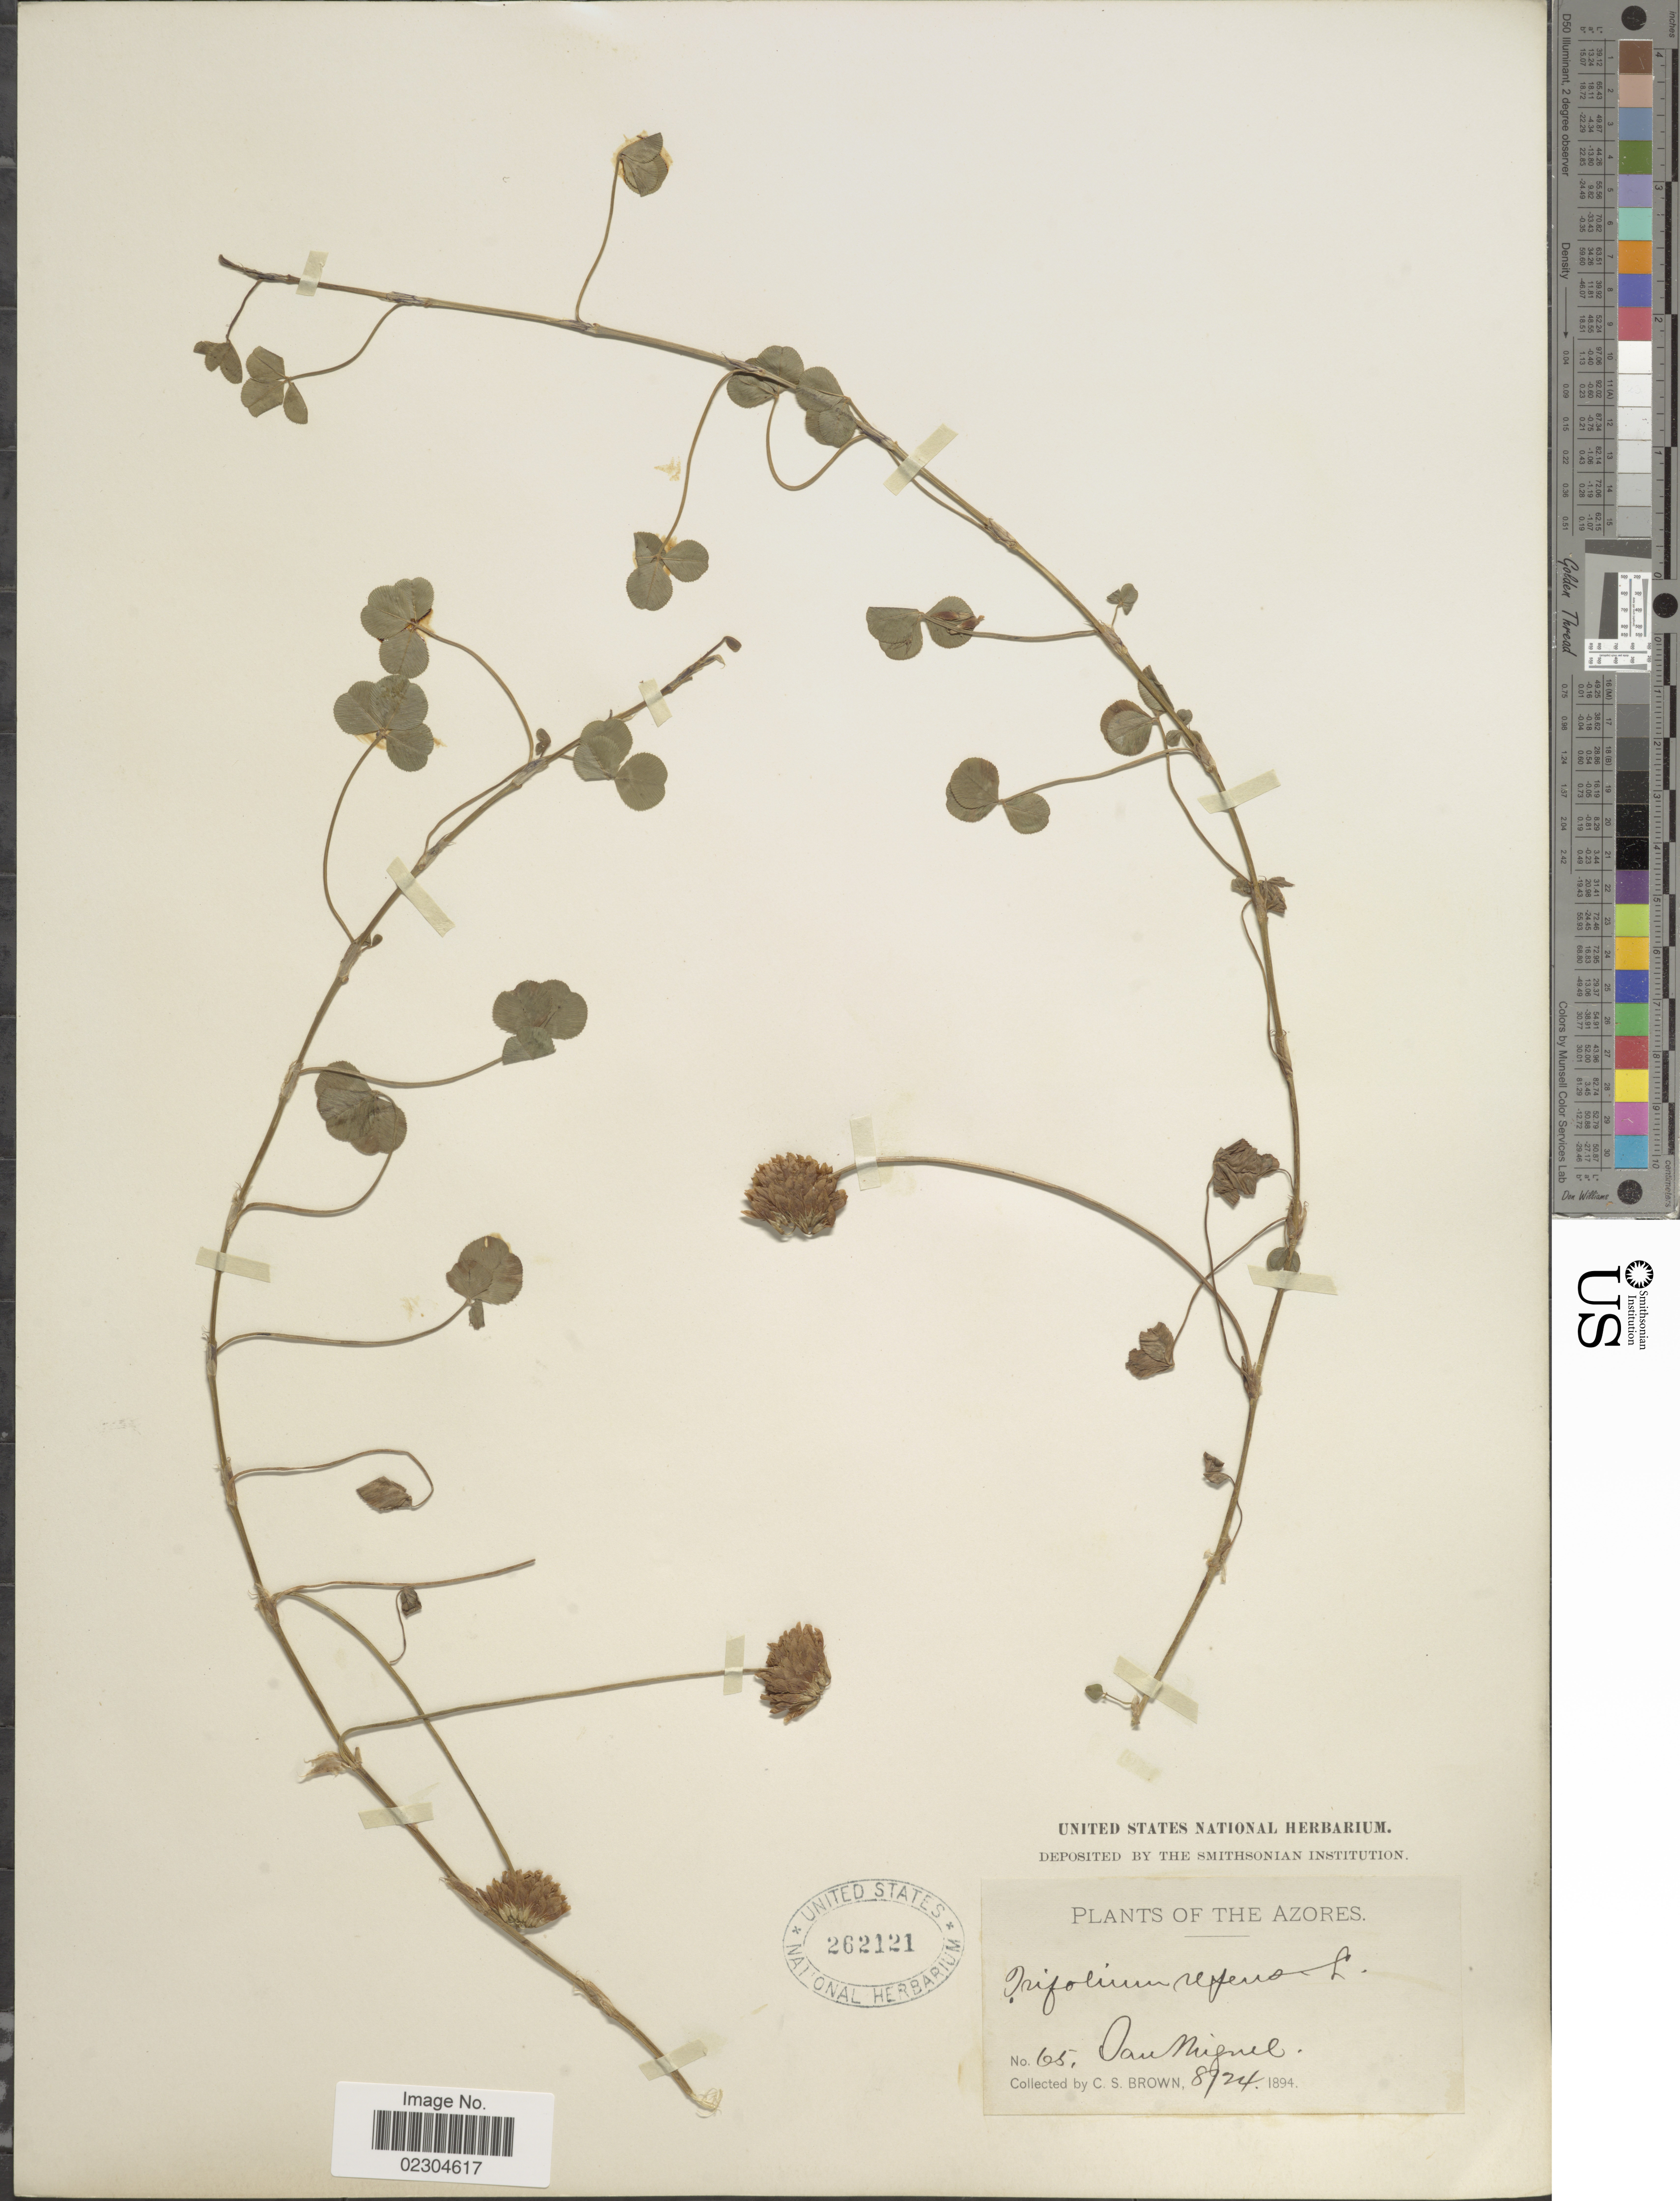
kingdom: Plantae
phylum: Tracheophyta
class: Magnoliopsida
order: Fabales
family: Fabaceae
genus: Trifolium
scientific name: Trifolium repens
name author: L.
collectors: C. S. Brown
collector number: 65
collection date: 1894-08-24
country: Portugal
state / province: Azores (Aut. Reg.)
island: São Miguel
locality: The Azores, San Mignel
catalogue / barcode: US 262121